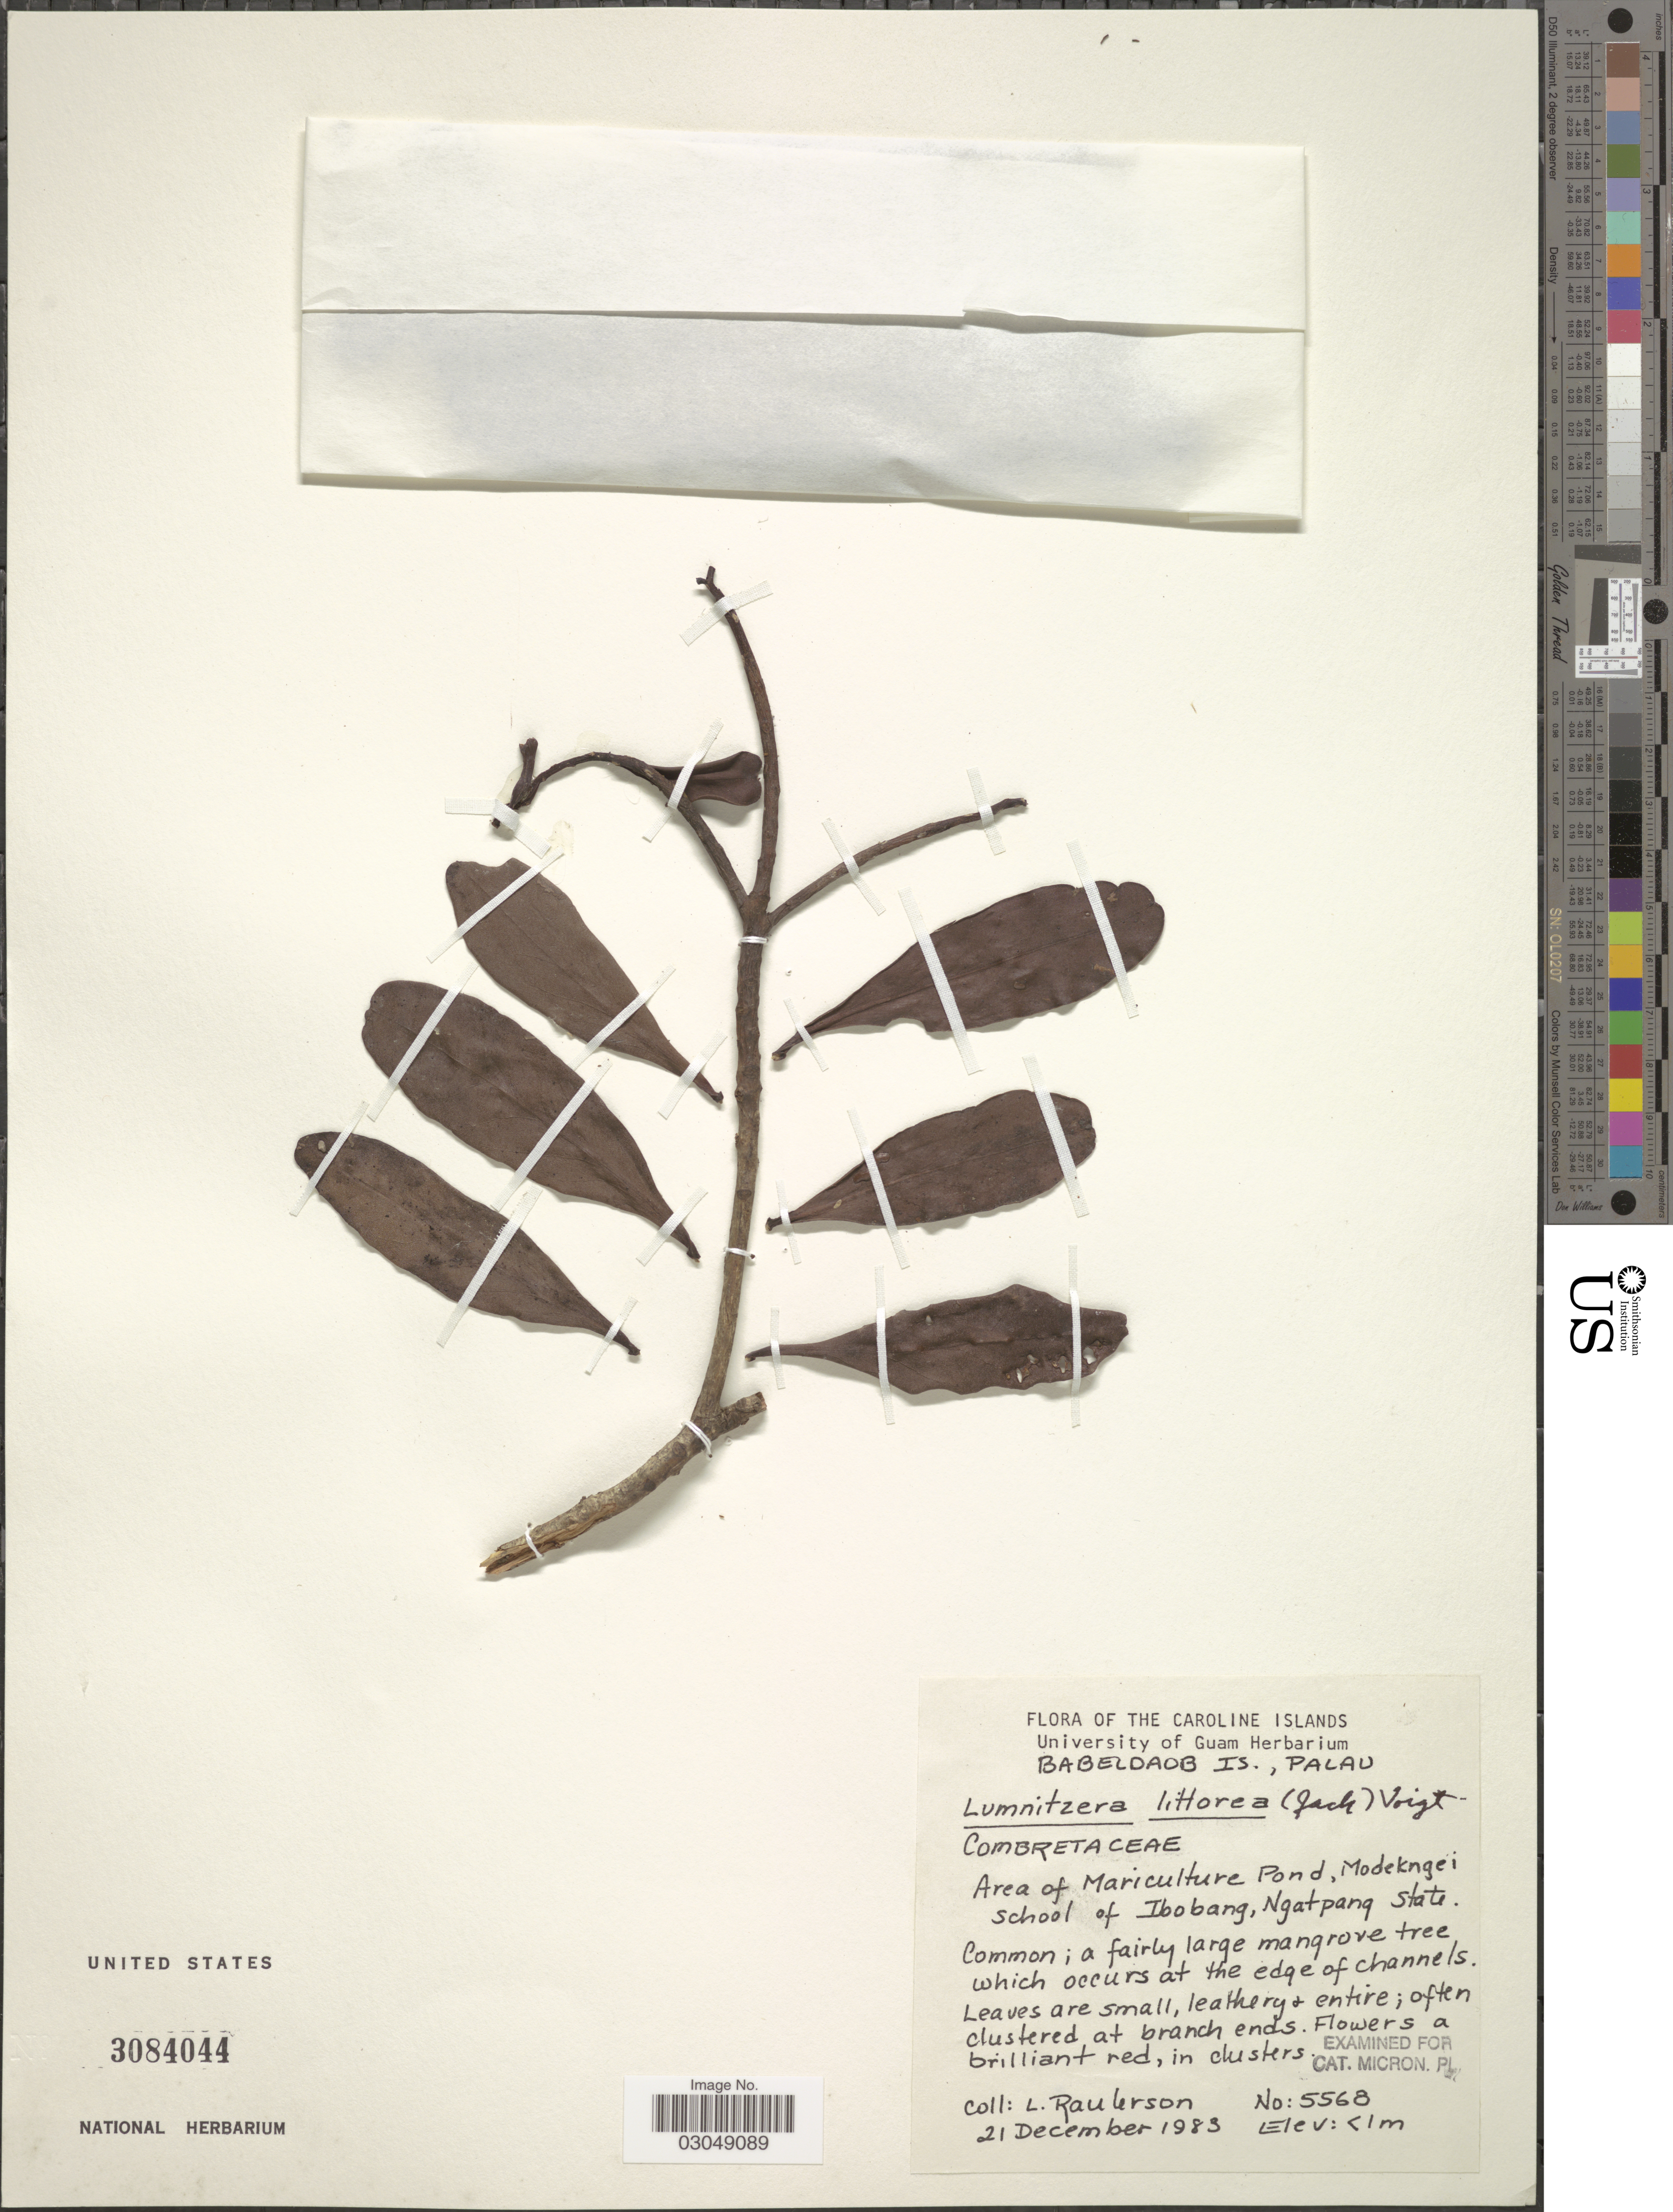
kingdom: Plantae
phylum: Tracheophyta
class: Magnoliopsida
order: Myrtales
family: Combretaceae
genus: Lumnitzera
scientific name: Lumnitzera littorea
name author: (Jack) Voight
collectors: L. Raulerson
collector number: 5568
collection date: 1983-12-21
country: Palau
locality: Caroline Islands. Babeldaob Is., Palau. Area of Mariculture pond, Modekngei school of Ibobang, Ngatpang State.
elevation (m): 1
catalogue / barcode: US 3084044